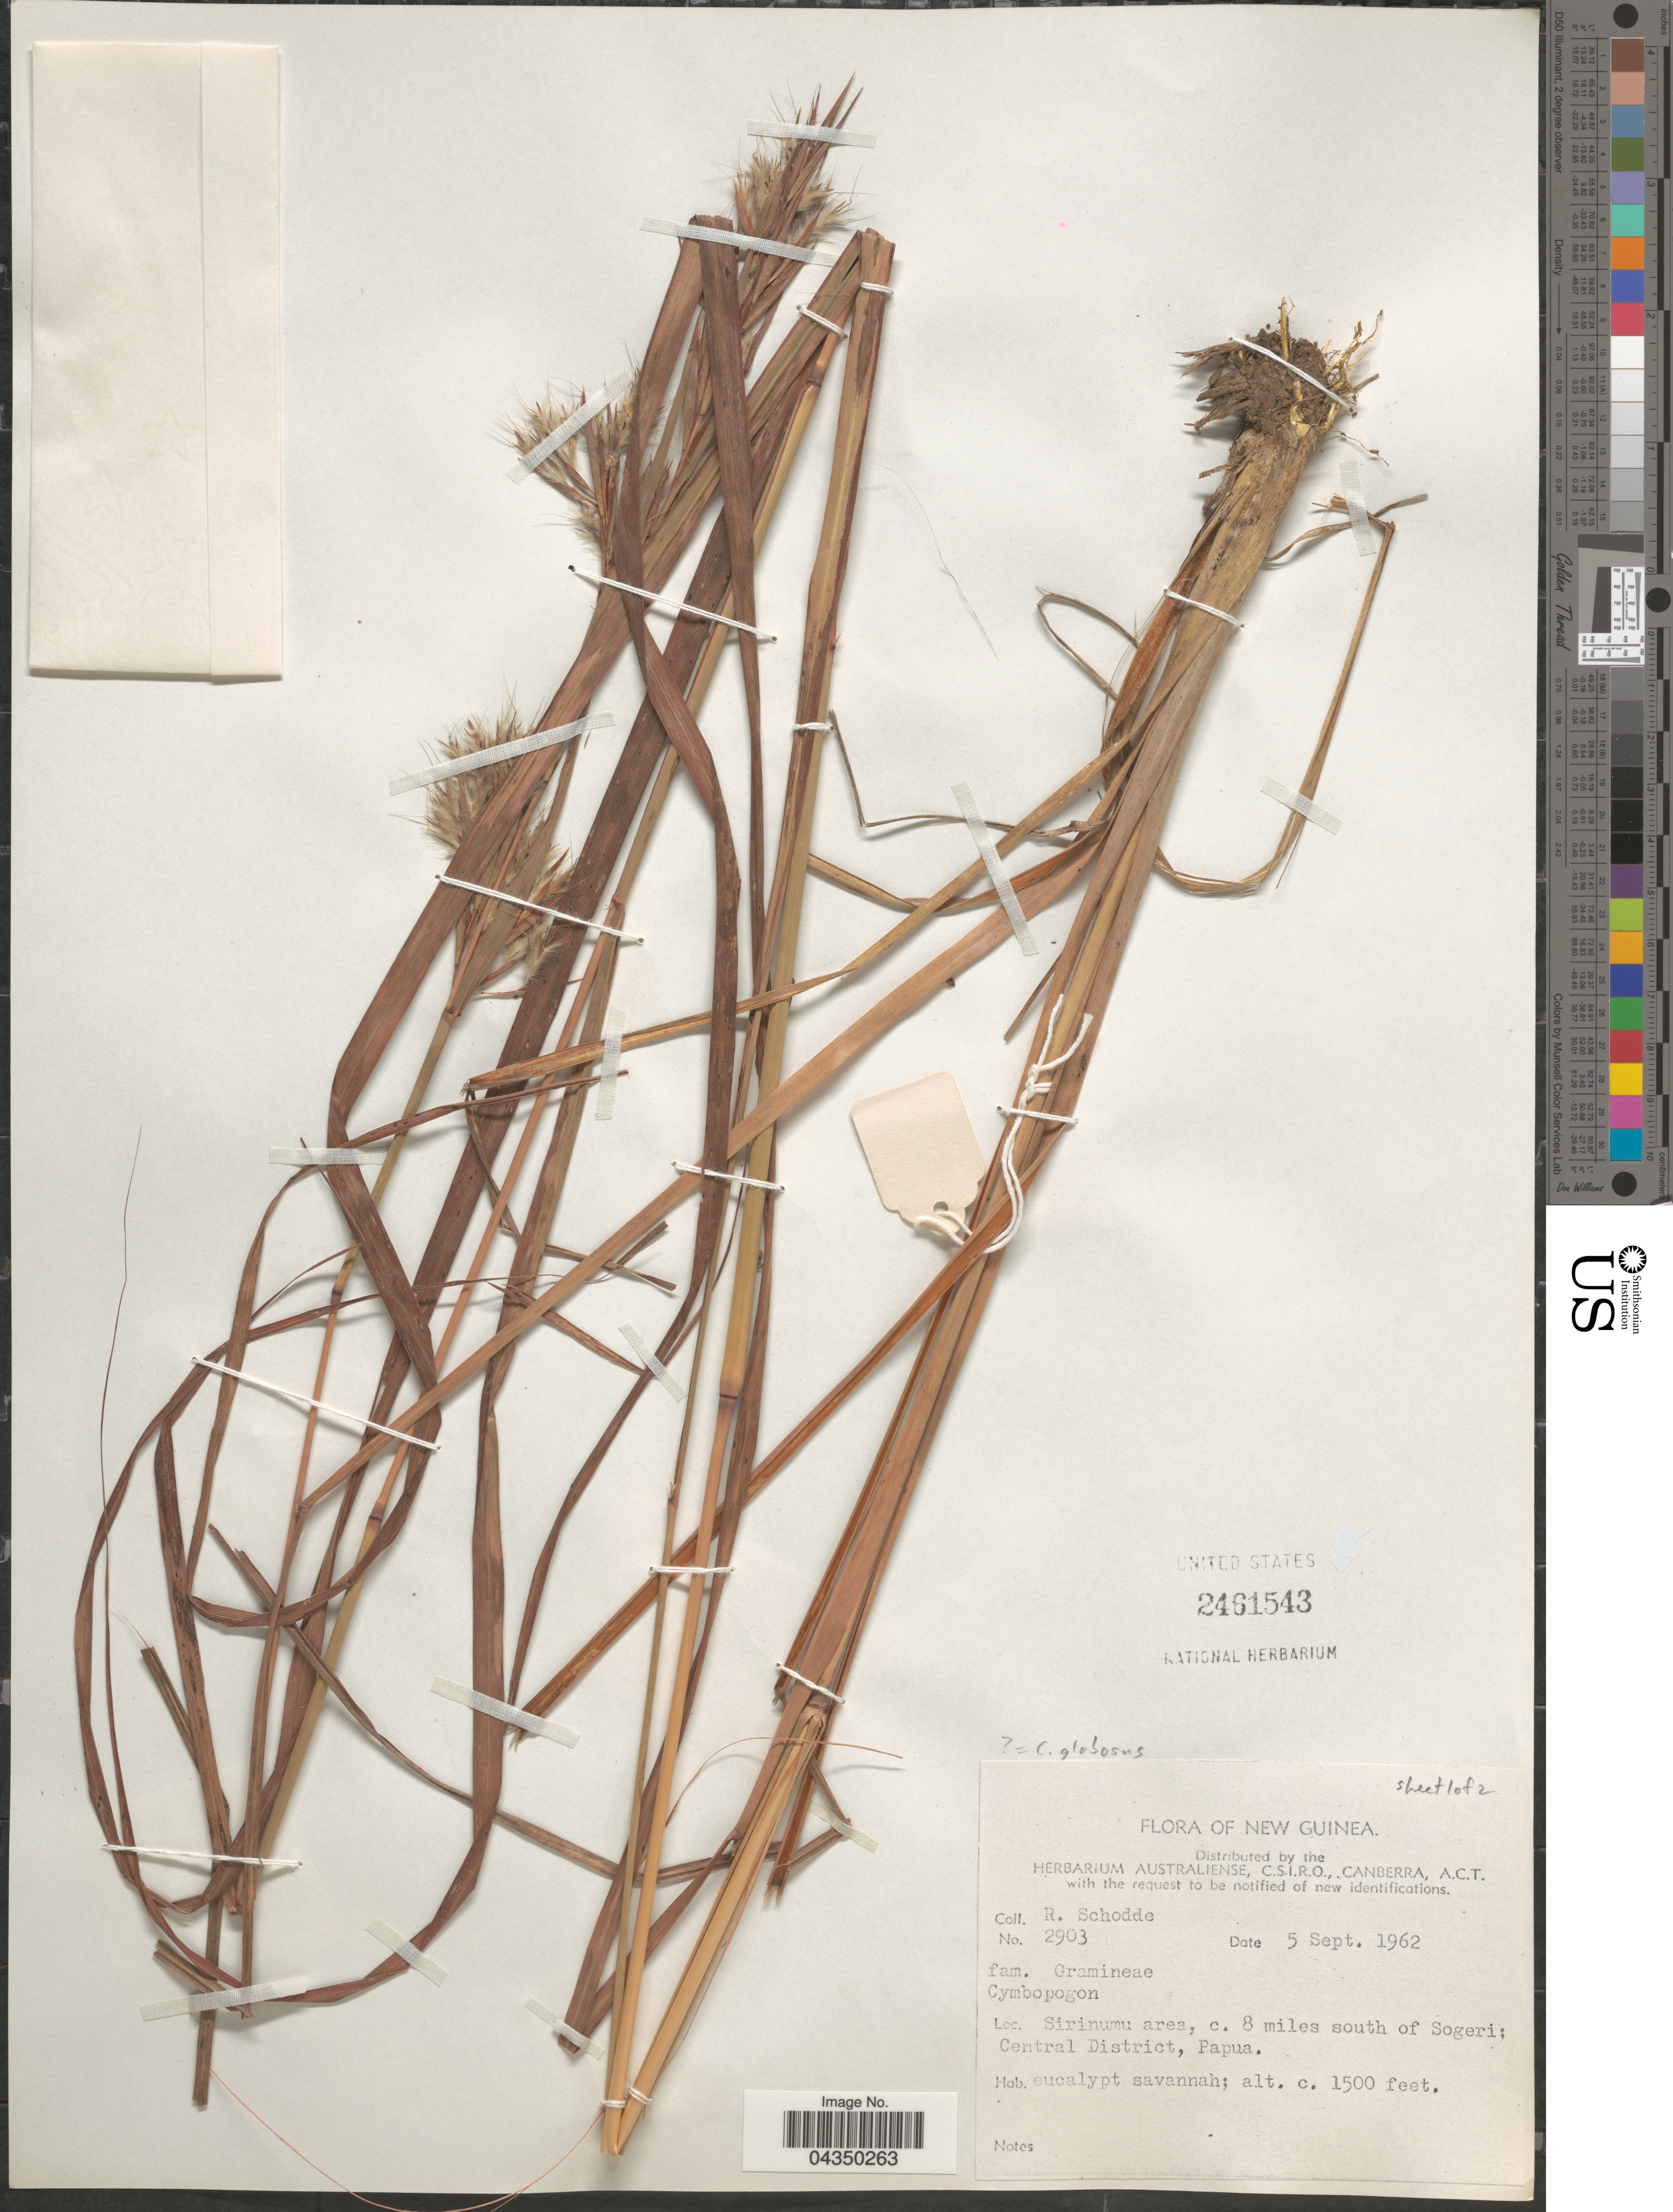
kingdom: Plantae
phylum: Tracheophyta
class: Liliopsida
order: Poales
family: Poaceae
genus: Cymbopogon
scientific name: Cymbopogon globosus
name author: Henr.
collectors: R. Schodde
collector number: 2903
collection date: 1962-09-05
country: Papua New Guinea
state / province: Central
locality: New Guinea. Sirinumu area, c. 8 miles south of Sogeri; Central District, Papua.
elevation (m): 457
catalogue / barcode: US 2461543